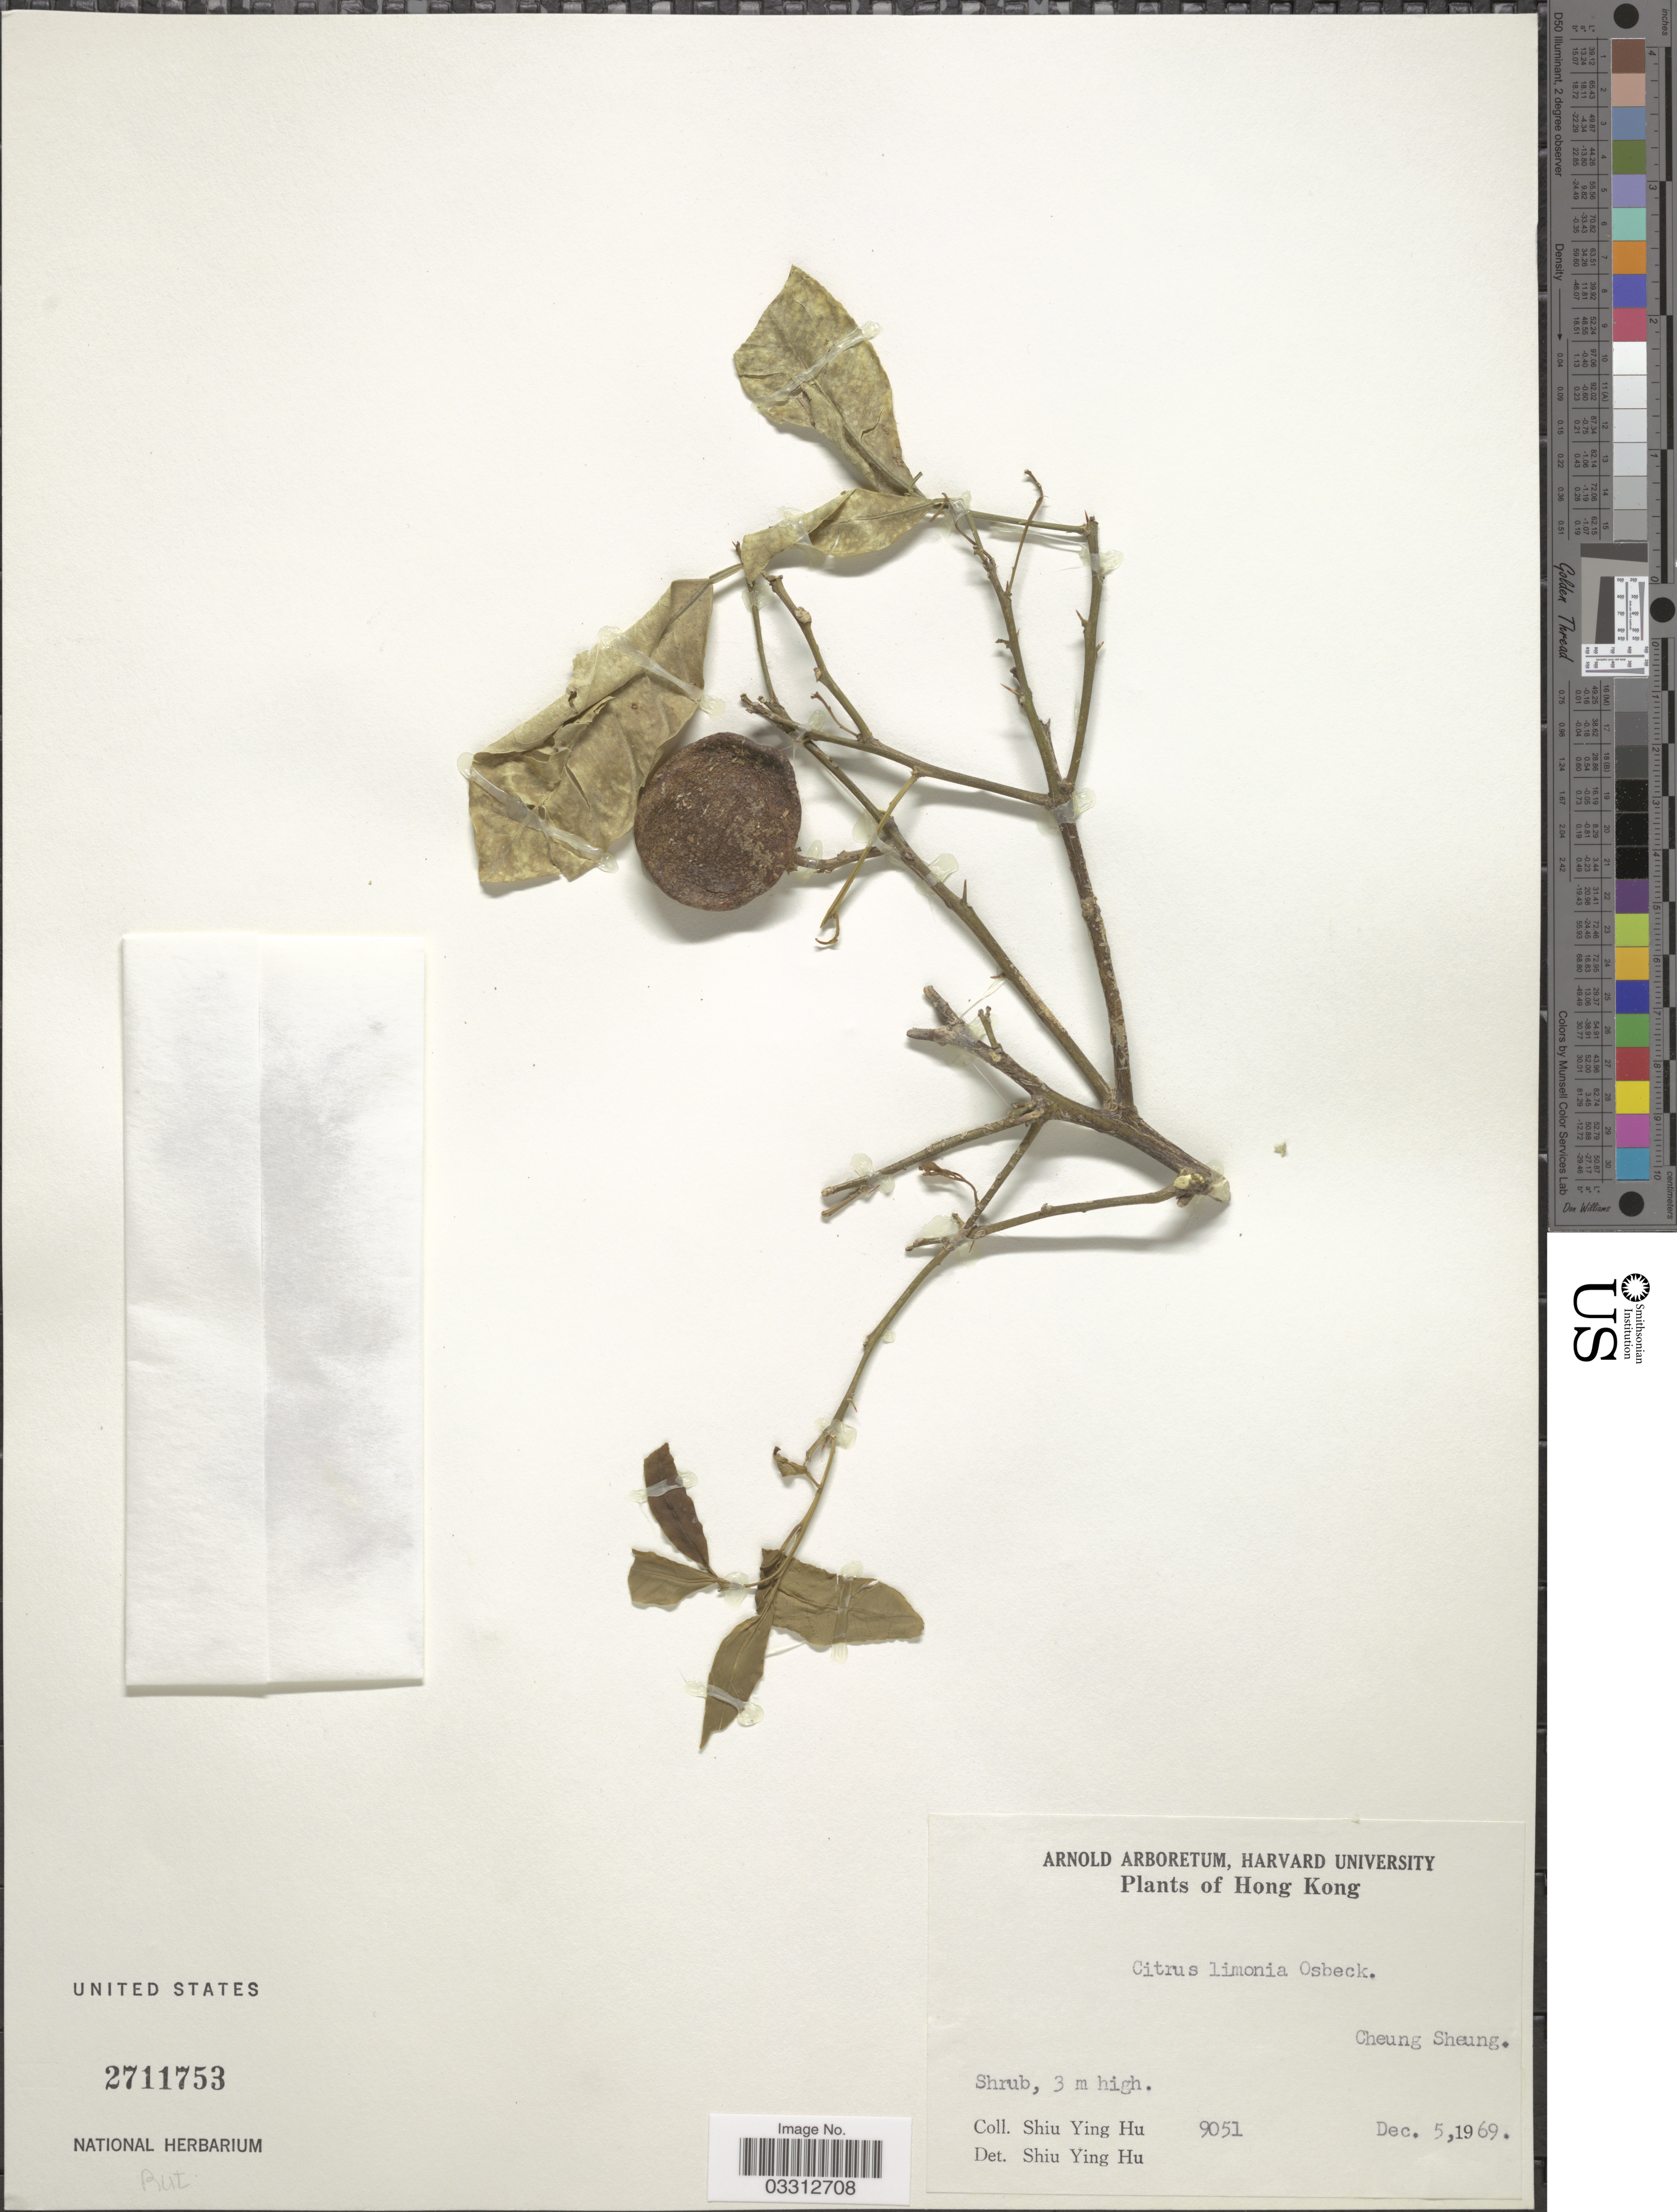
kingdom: Plantae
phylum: Tracheophyta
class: Magnoliopsida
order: Sapindales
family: Rutaceae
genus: Citrus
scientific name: Citrus x limonia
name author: Osbeck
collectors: S. Y. Hu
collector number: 9051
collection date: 1969-12-05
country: China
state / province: Hong Kong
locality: Cheung Sheung.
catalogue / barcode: US 2711753